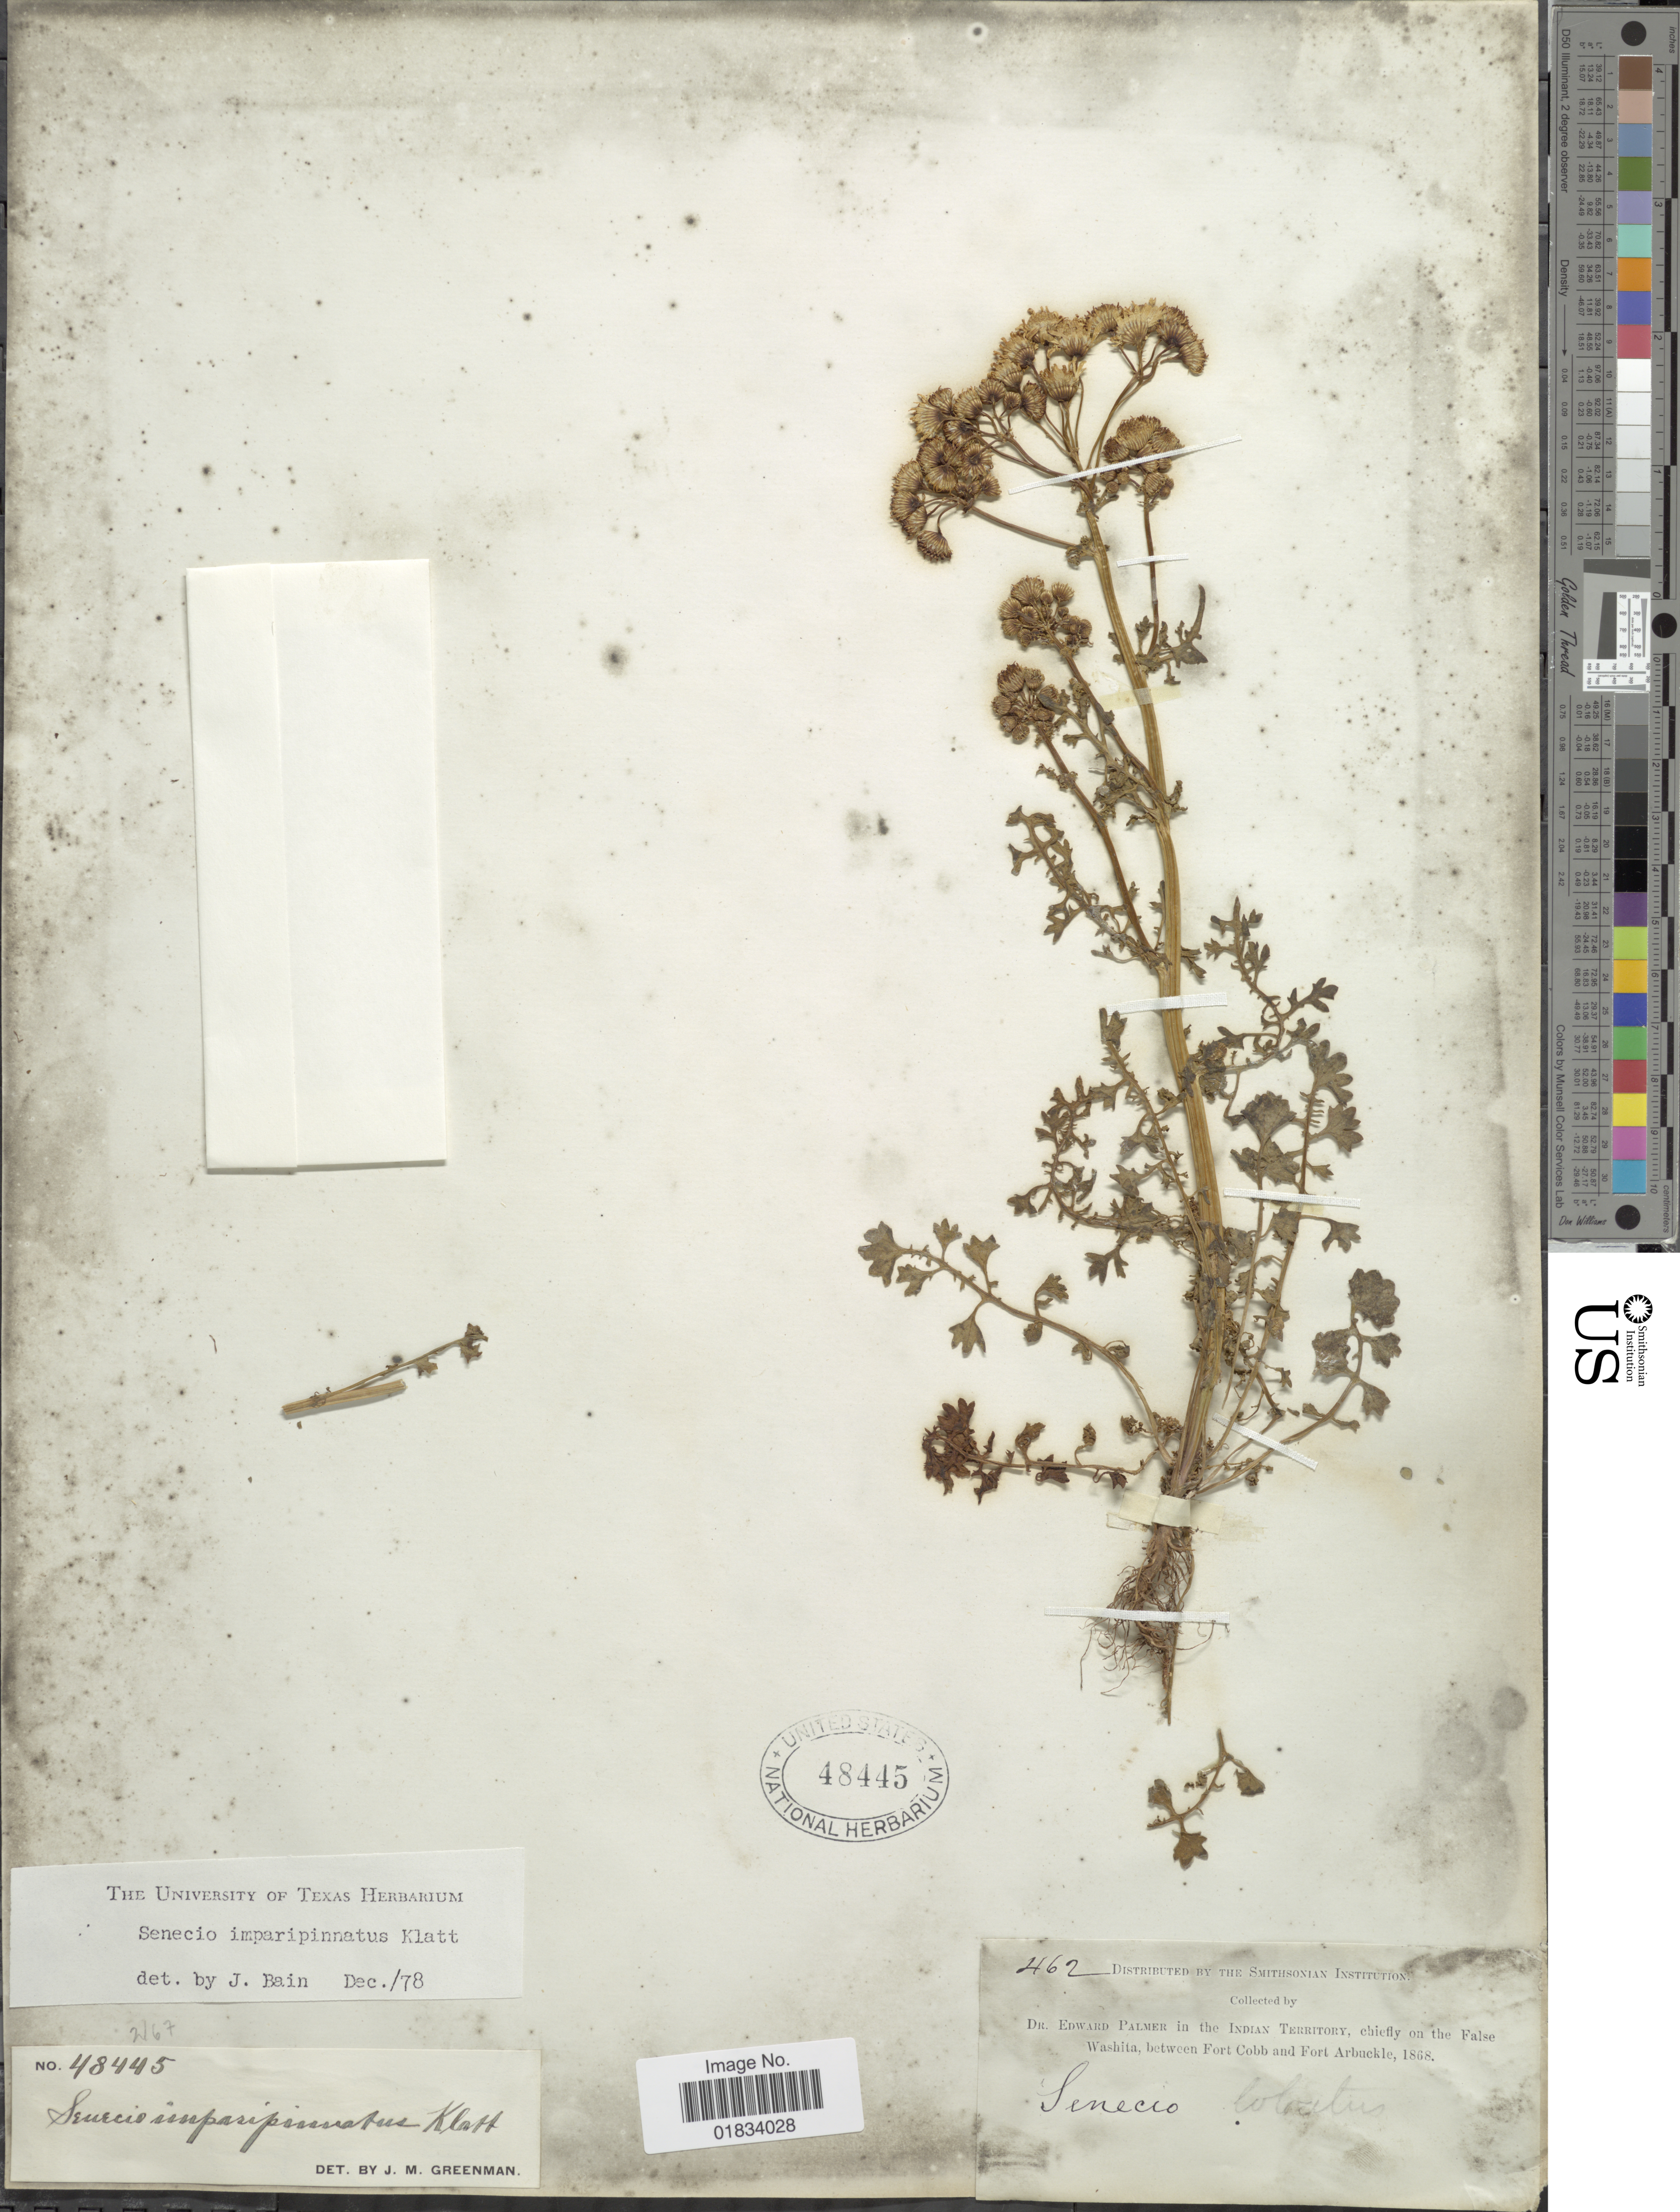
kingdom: Plantae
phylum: Tracheophyta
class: Magnoliopsida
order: Asterales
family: Asteraceae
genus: Packera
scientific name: Packera tampicana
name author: (DC.) C. Jeffrey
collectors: E. Palmer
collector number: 462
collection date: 1868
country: United States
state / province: Oklahoma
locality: Indian Territory, chiefly on the False Washita, between Fort Cobb and Fort Arbuckle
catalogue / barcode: US 48445